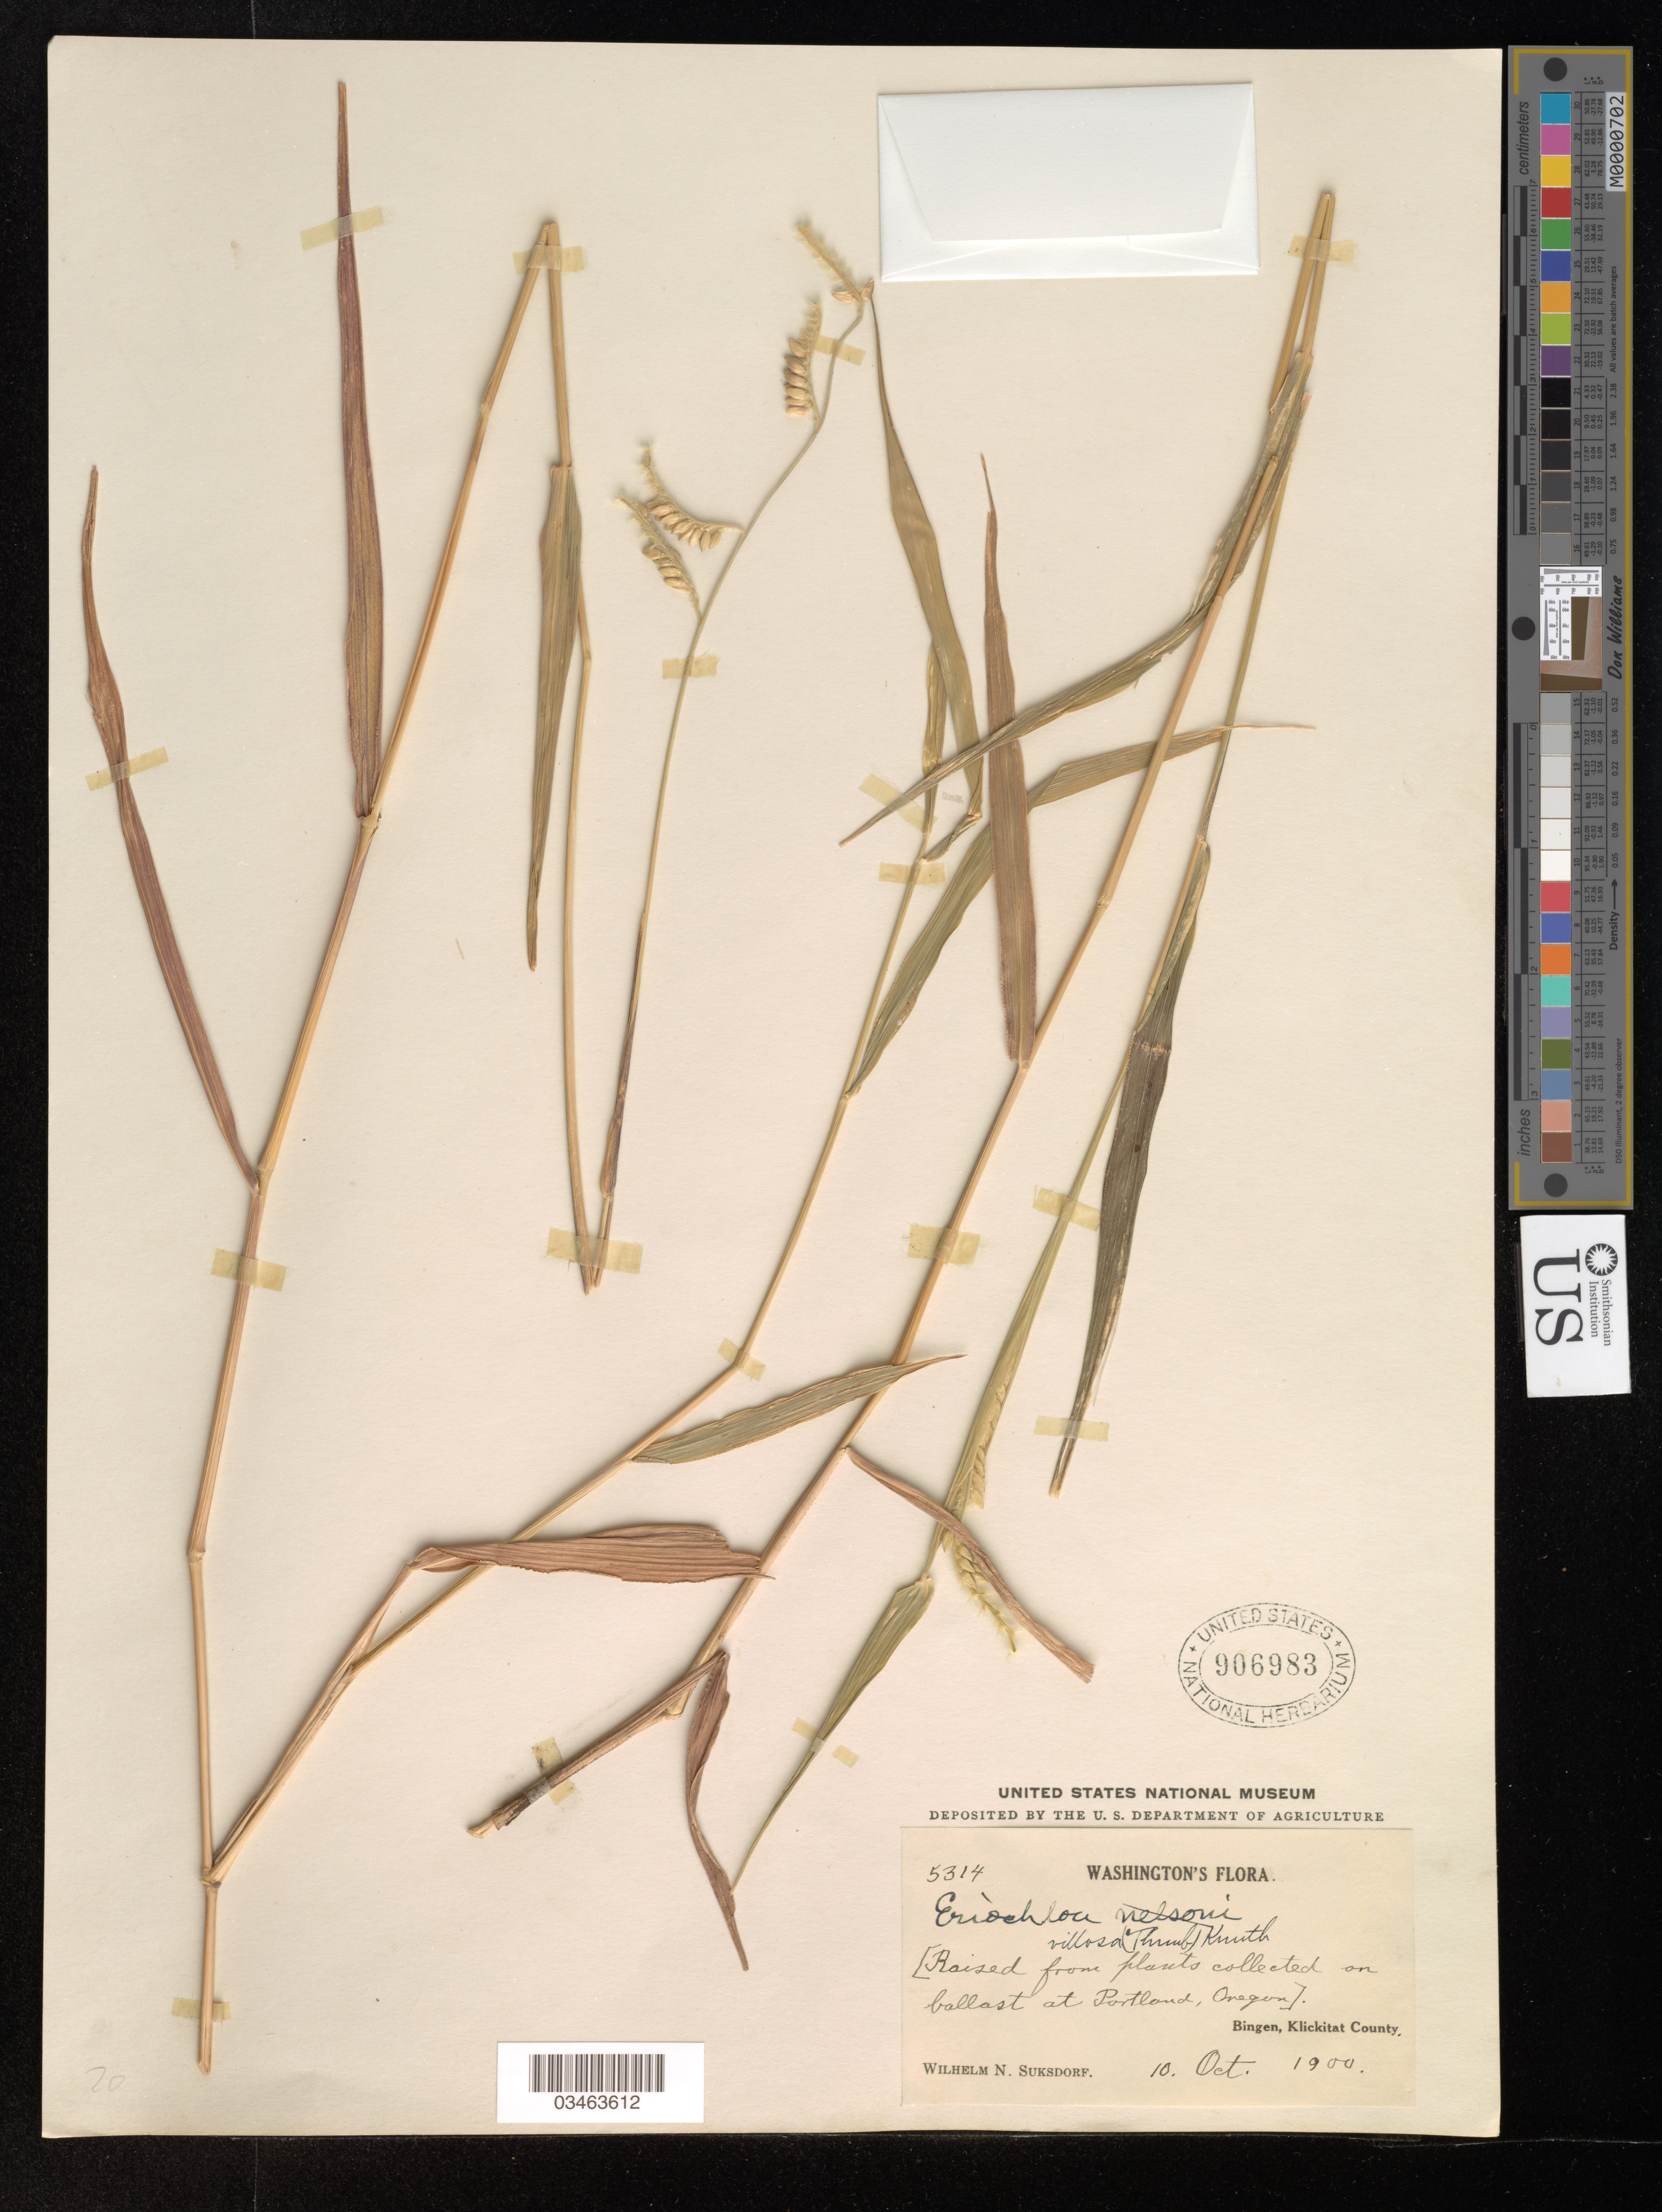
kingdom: Plantae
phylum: Tracheophyta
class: Liliopsida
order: Poales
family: Poaceae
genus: Eriochloa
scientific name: Eriochloa villosa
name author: (Thunb.) Kunth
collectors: W. N. Suksdorf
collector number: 5314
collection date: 1900-10-10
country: United States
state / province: Oregon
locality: [Raised from plants collected on ballast at Portland, Oregon]. Washington. Bingen, Klickitat County.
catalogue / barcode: US 906983